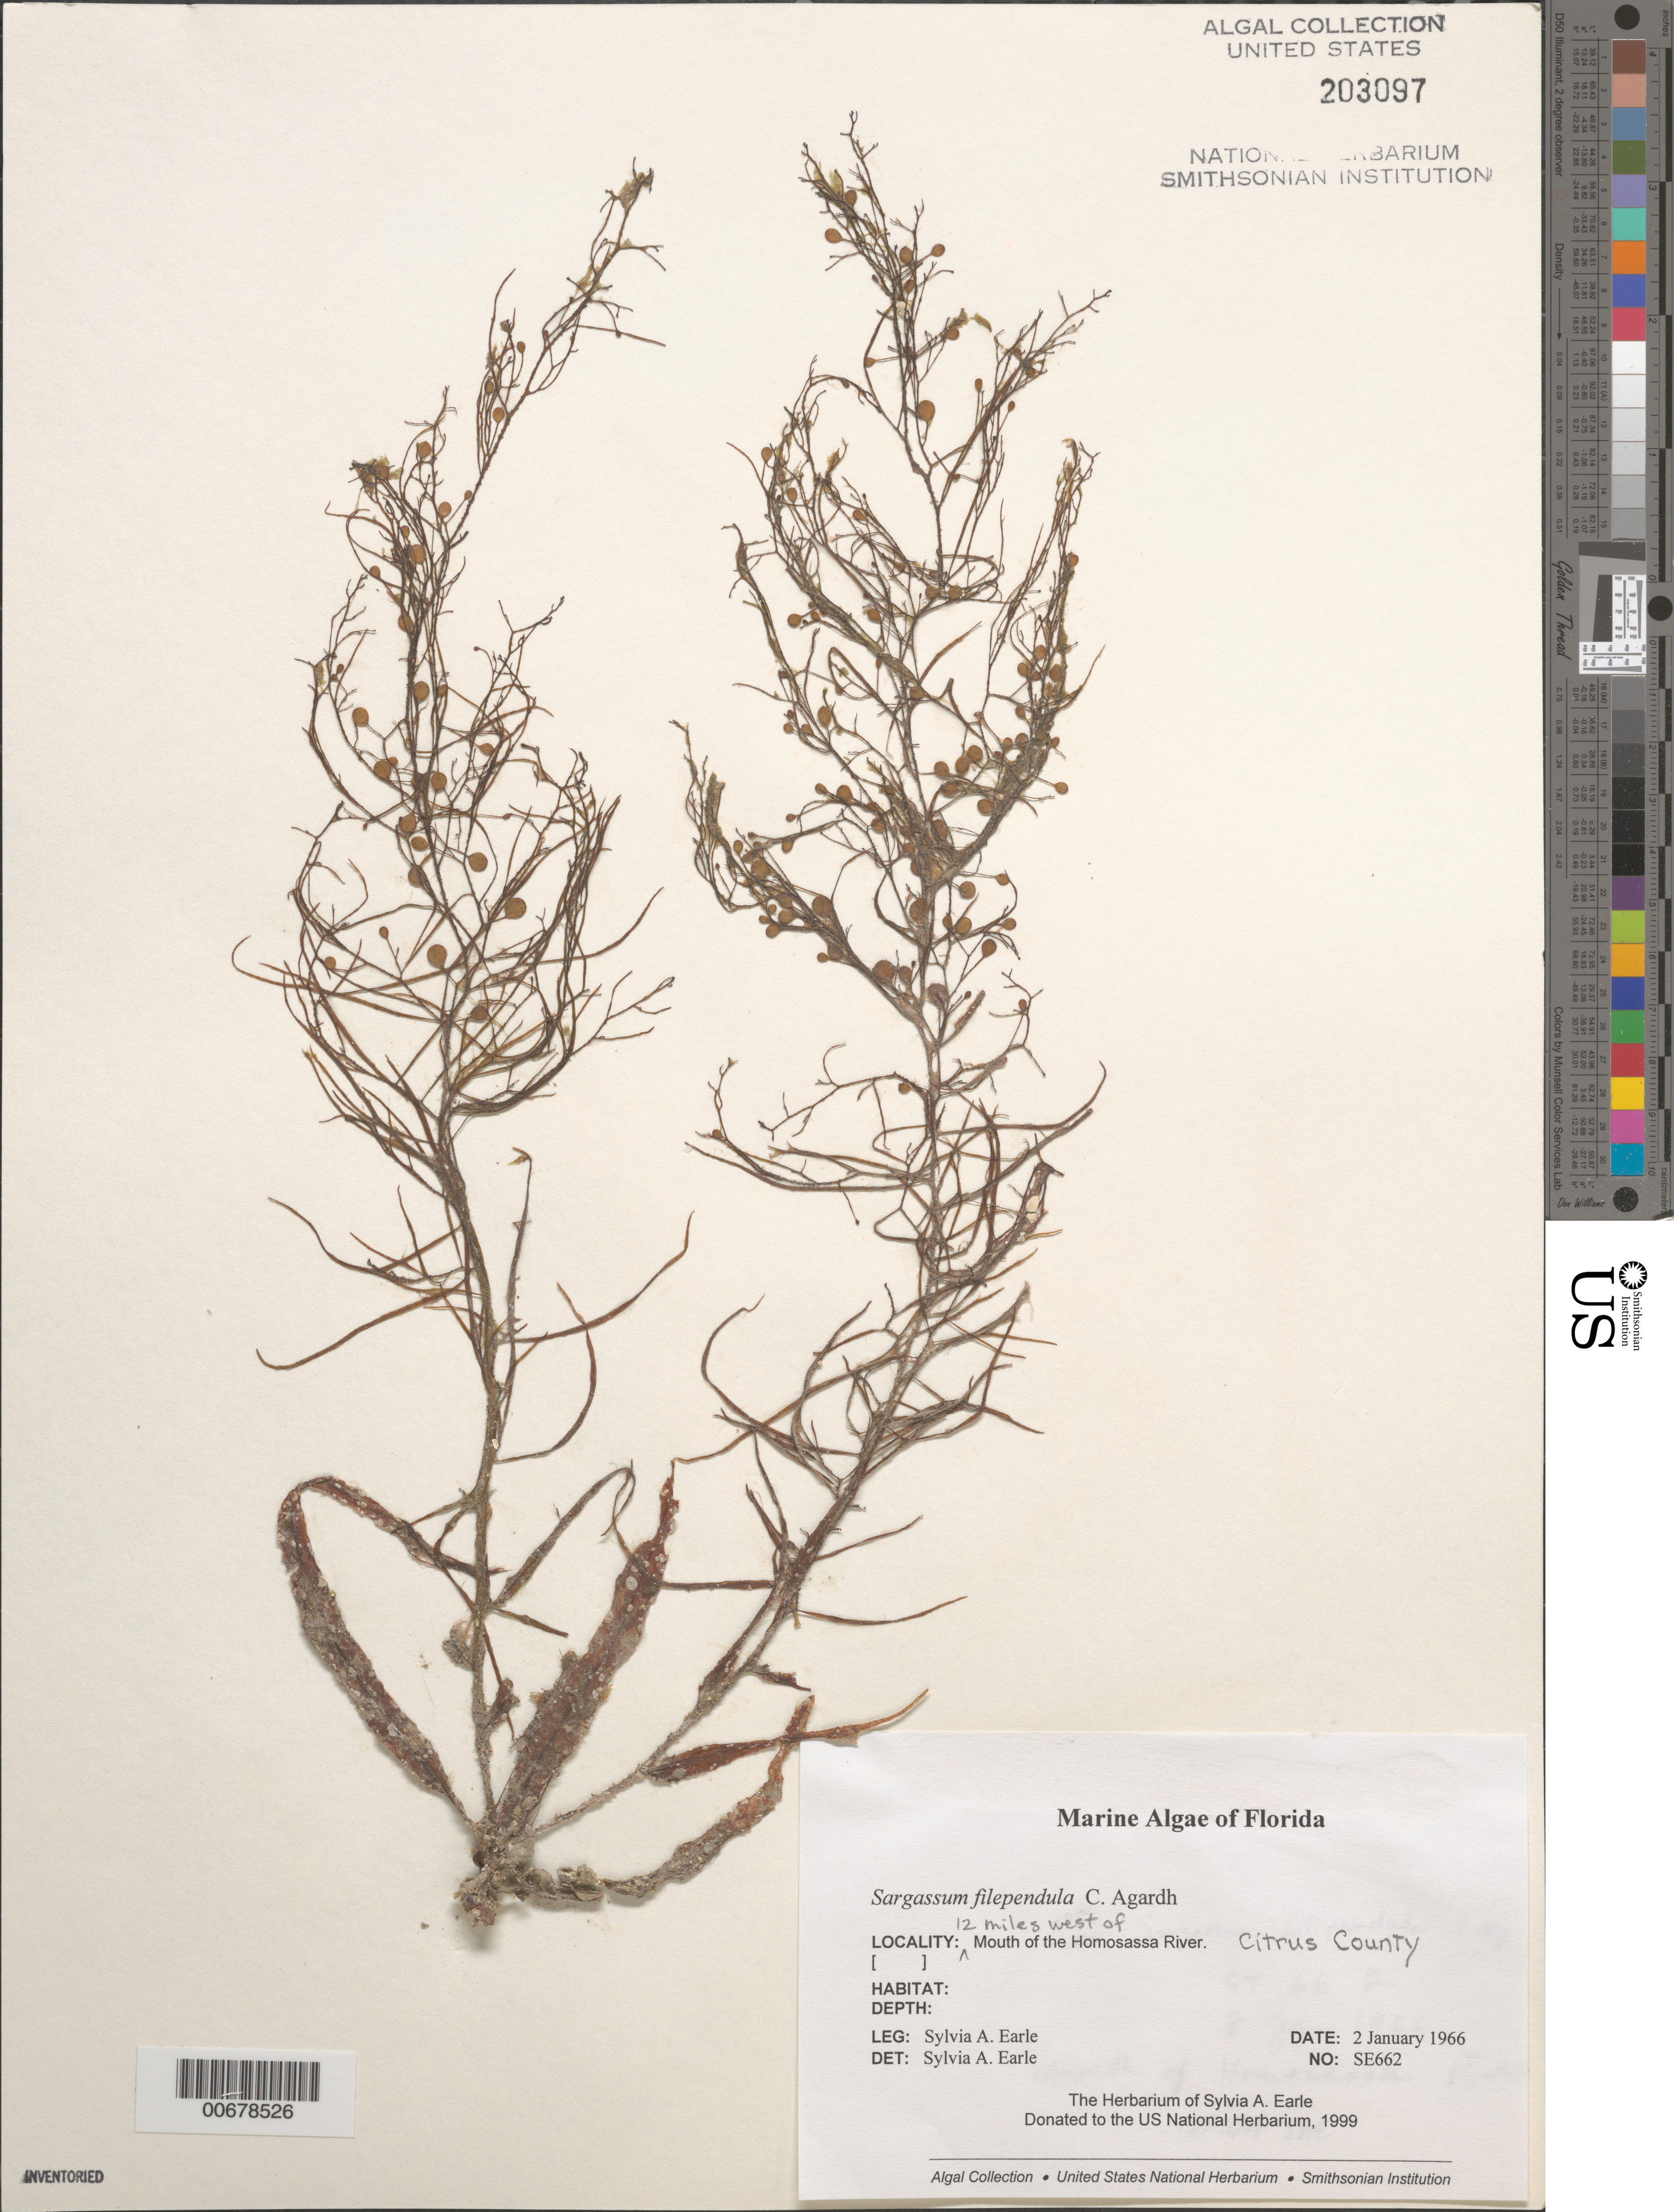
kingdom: Chromista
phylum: Ochrophyta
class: Phaeophyceae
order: Fucales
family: Sargassaceae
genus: Sargassum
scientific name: Sargassum filipendula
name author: C. Agardh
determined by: Earle, S. A.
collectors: S. A. Earle, J. L. Taylor, L. Earle & M. Earle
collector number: SE 662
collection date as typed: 02 Jan 1966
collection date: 1966-01-02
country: United States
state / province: Florida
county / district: Citrus County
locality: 12 miles west of Homosassa River mouth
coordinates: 28 46'N, 82 54'W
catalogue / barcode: US 203097